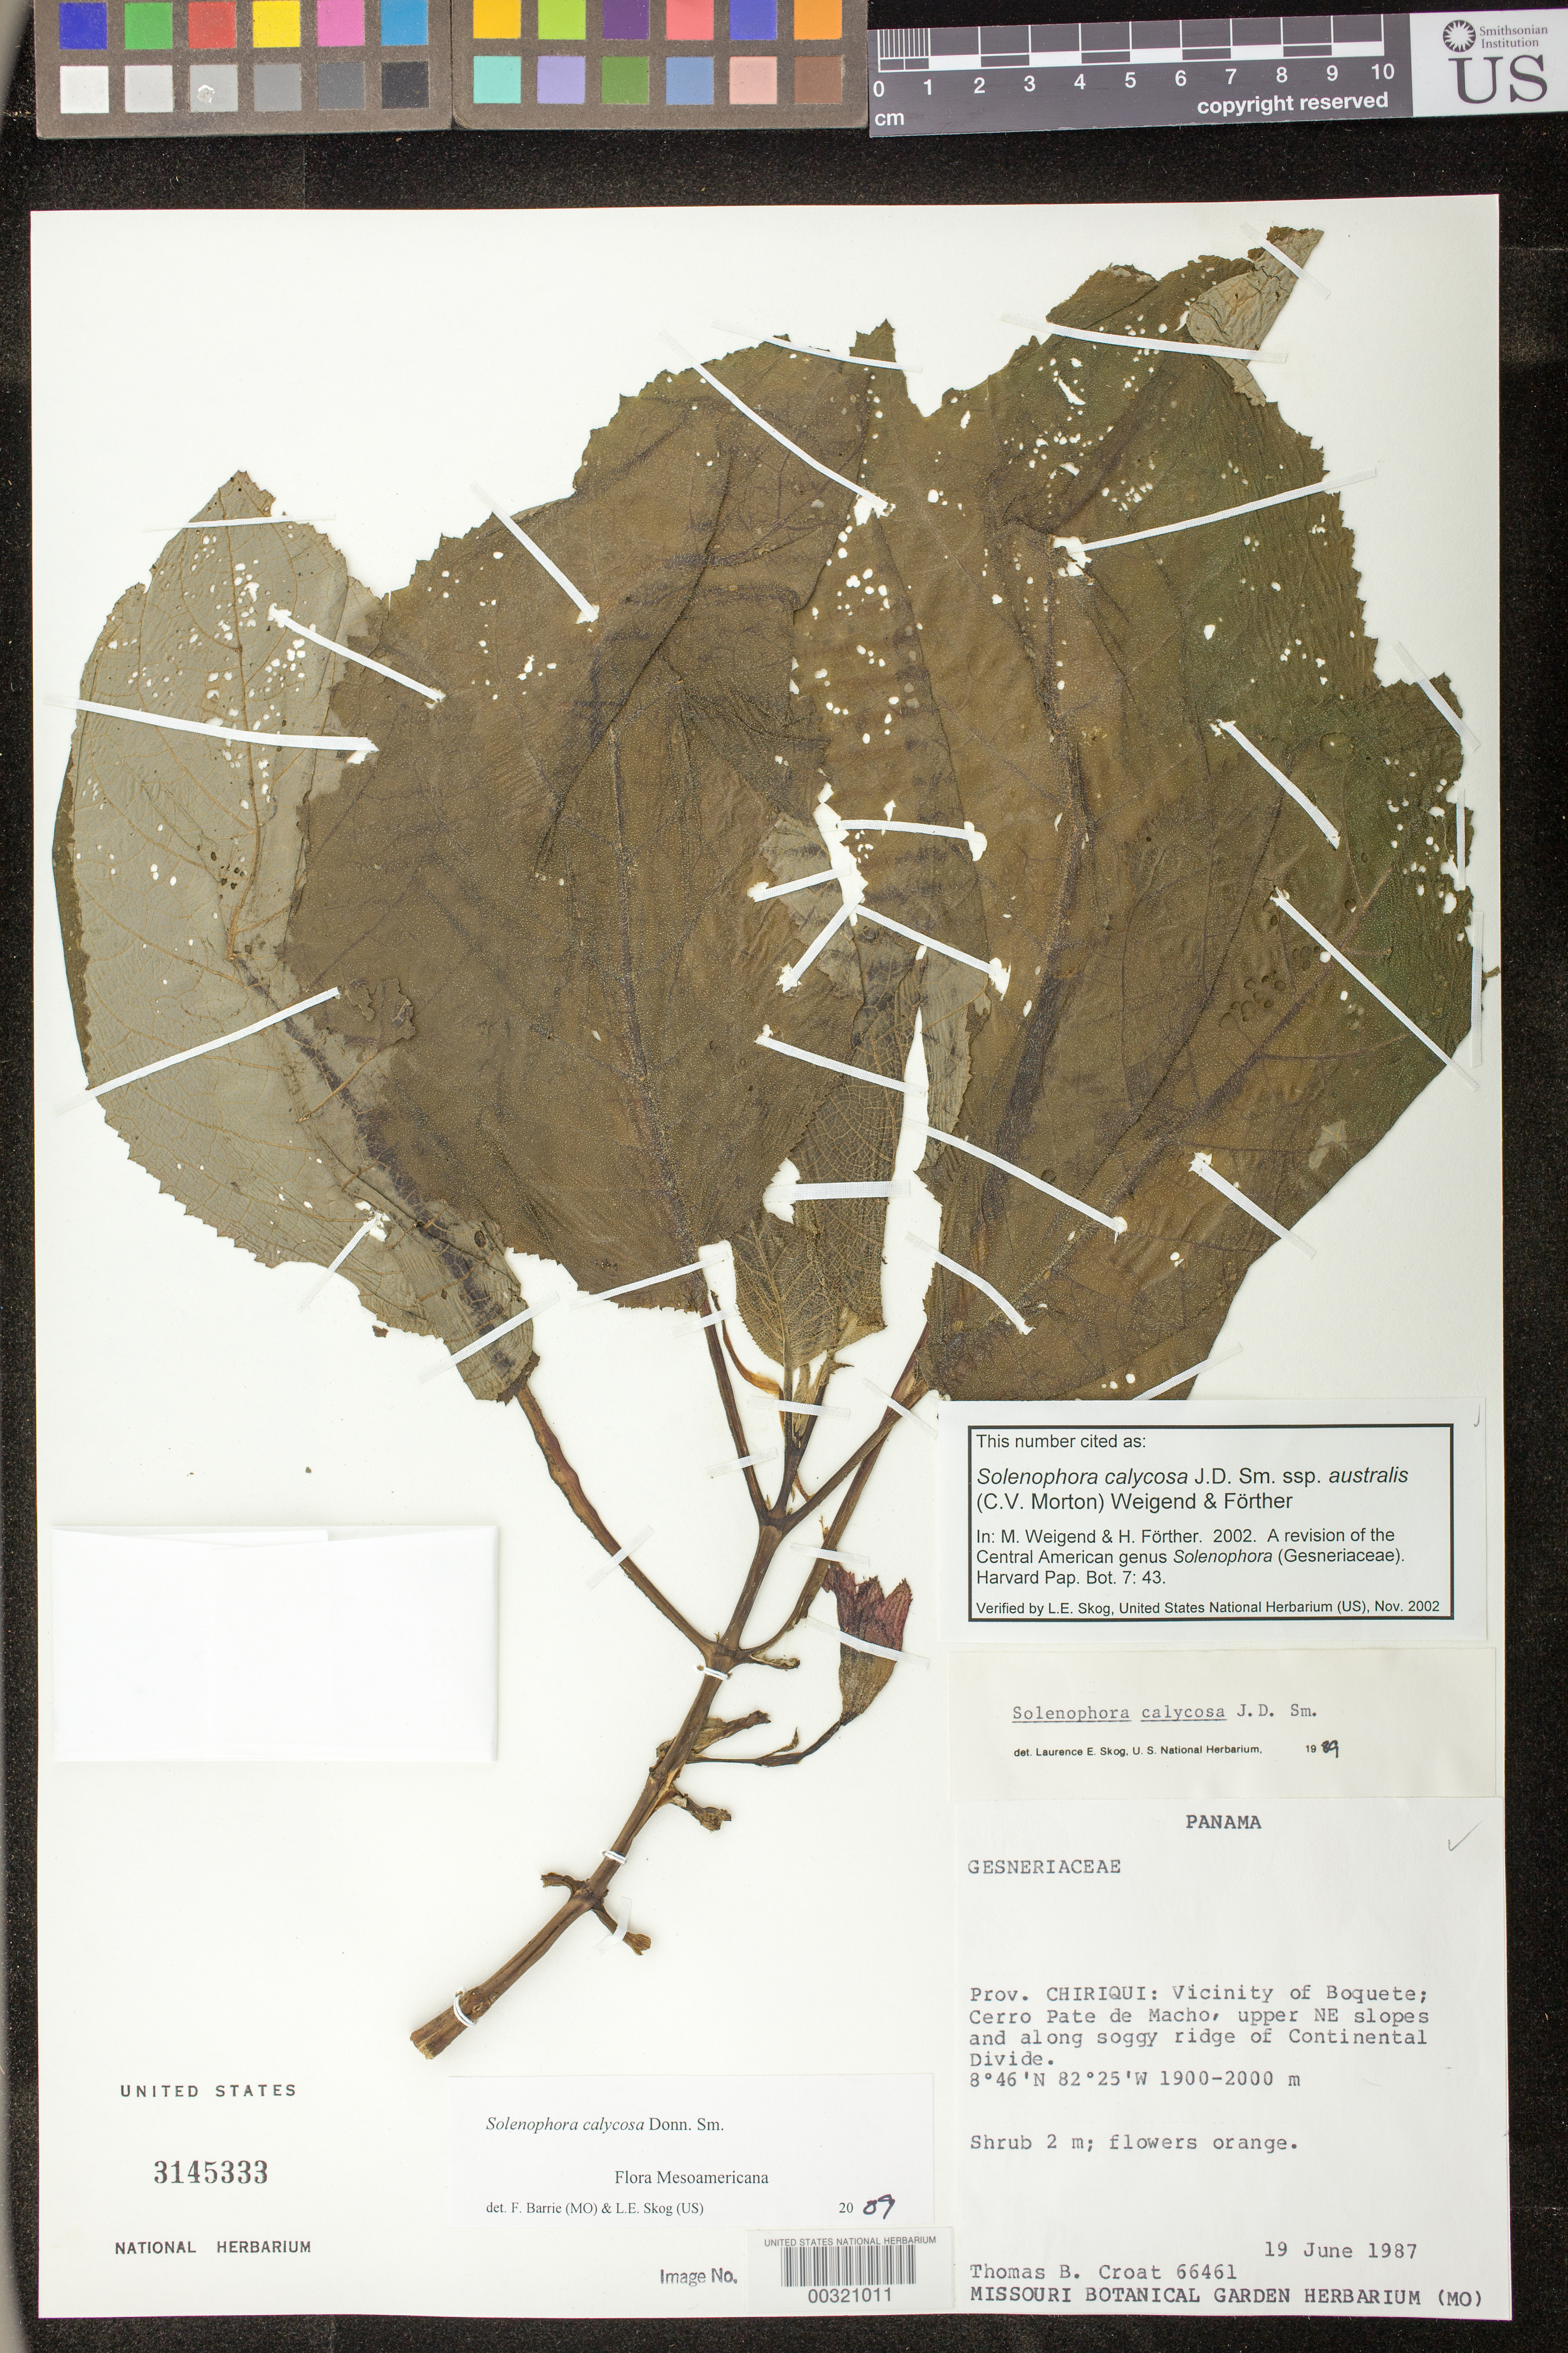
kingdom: Plantae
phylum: Tracheophyta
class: Magnoliopsida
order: Lamiales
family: Gesneriaceae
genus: Solenophora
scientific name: Solenophora calycosa subsp. australis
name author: (C.V. Morton) Weigend & Förther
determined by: Weigend; Förther, Harald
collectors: T. B. Croat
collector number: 66461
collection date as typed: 19 Jun 1987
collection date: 1987-06-19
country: Panama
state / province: Chiriquí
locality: Vicinity of Boquete, Cerro Pate de Macho, upper NE slopes and along soggy ridge of Continental Divide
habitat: Upper NE slopes and along soggy ridge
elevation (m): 1900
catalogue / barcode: US 3145333